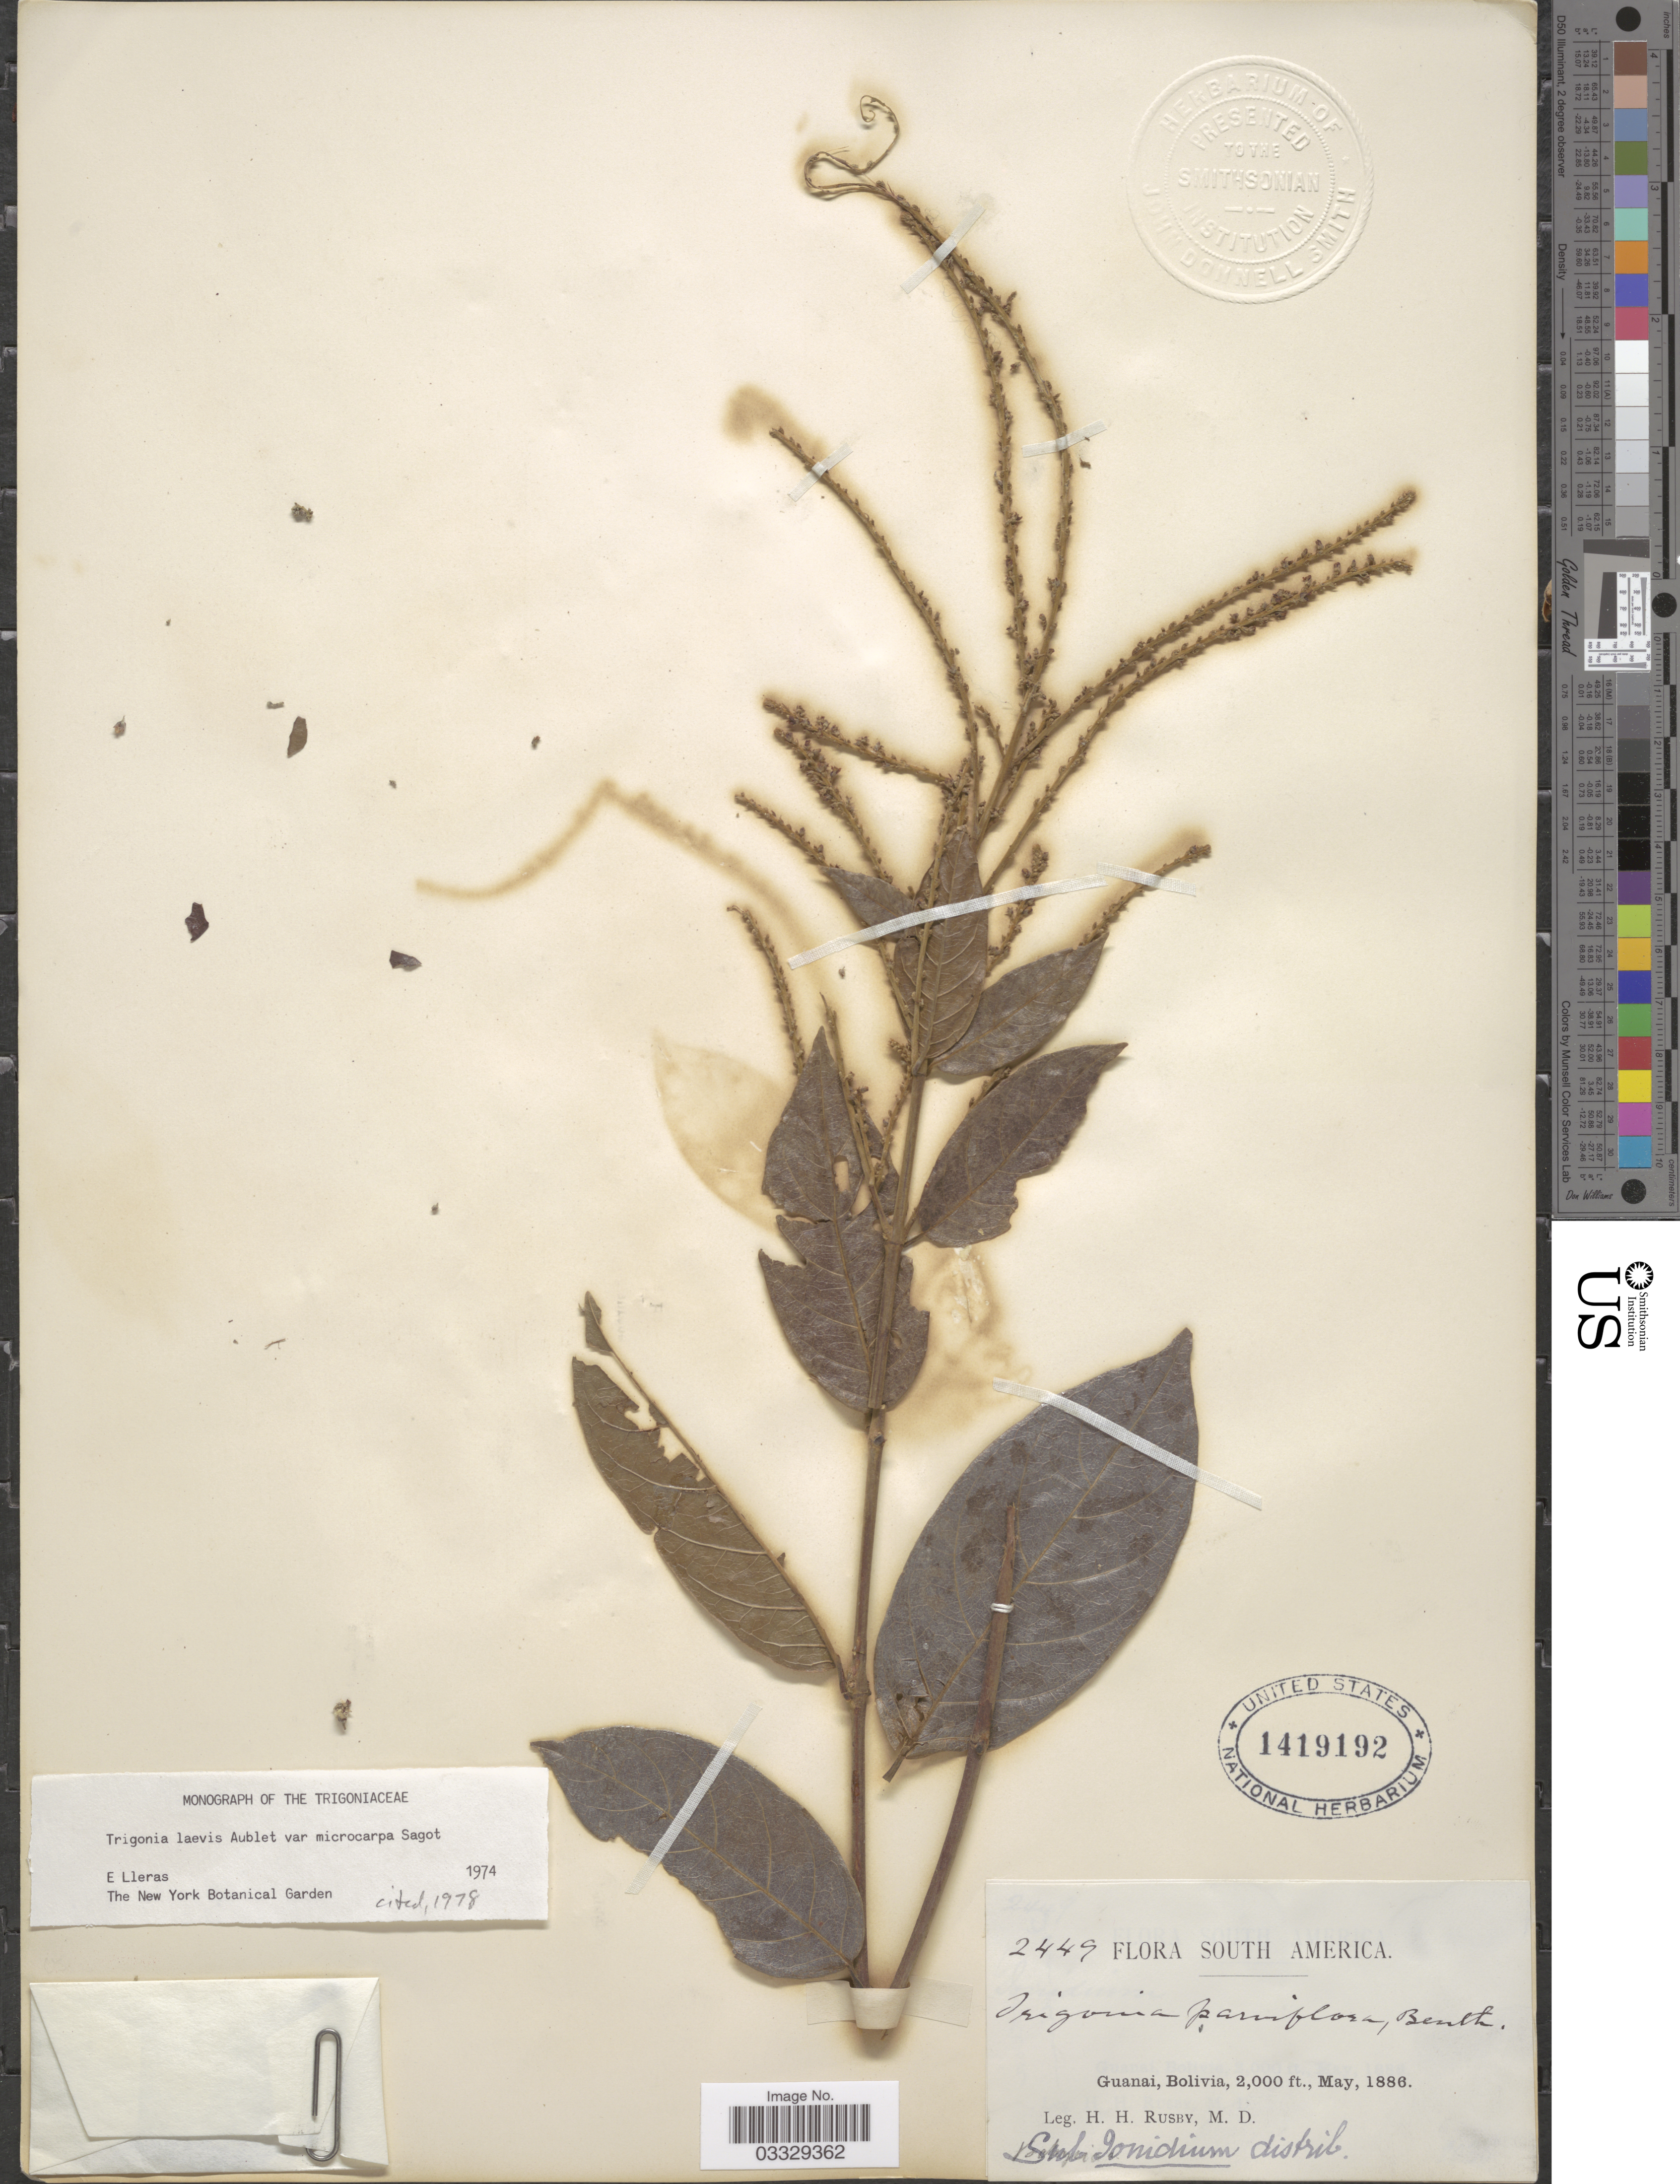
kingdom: Plantae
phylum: Tracheophyta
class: Magnoliopsida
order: Malpighiales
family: Trigoniaceae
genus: Trigonia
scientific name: Trigonia laevis var. microcarpa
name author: (Sagot ex Warm.) Sagot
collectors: H. H. Rusby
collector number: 2449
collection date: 1886-05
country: Bolivia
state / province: La Páz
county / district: Larecaja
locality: Guanay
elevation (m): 610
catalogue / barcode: US 1419192